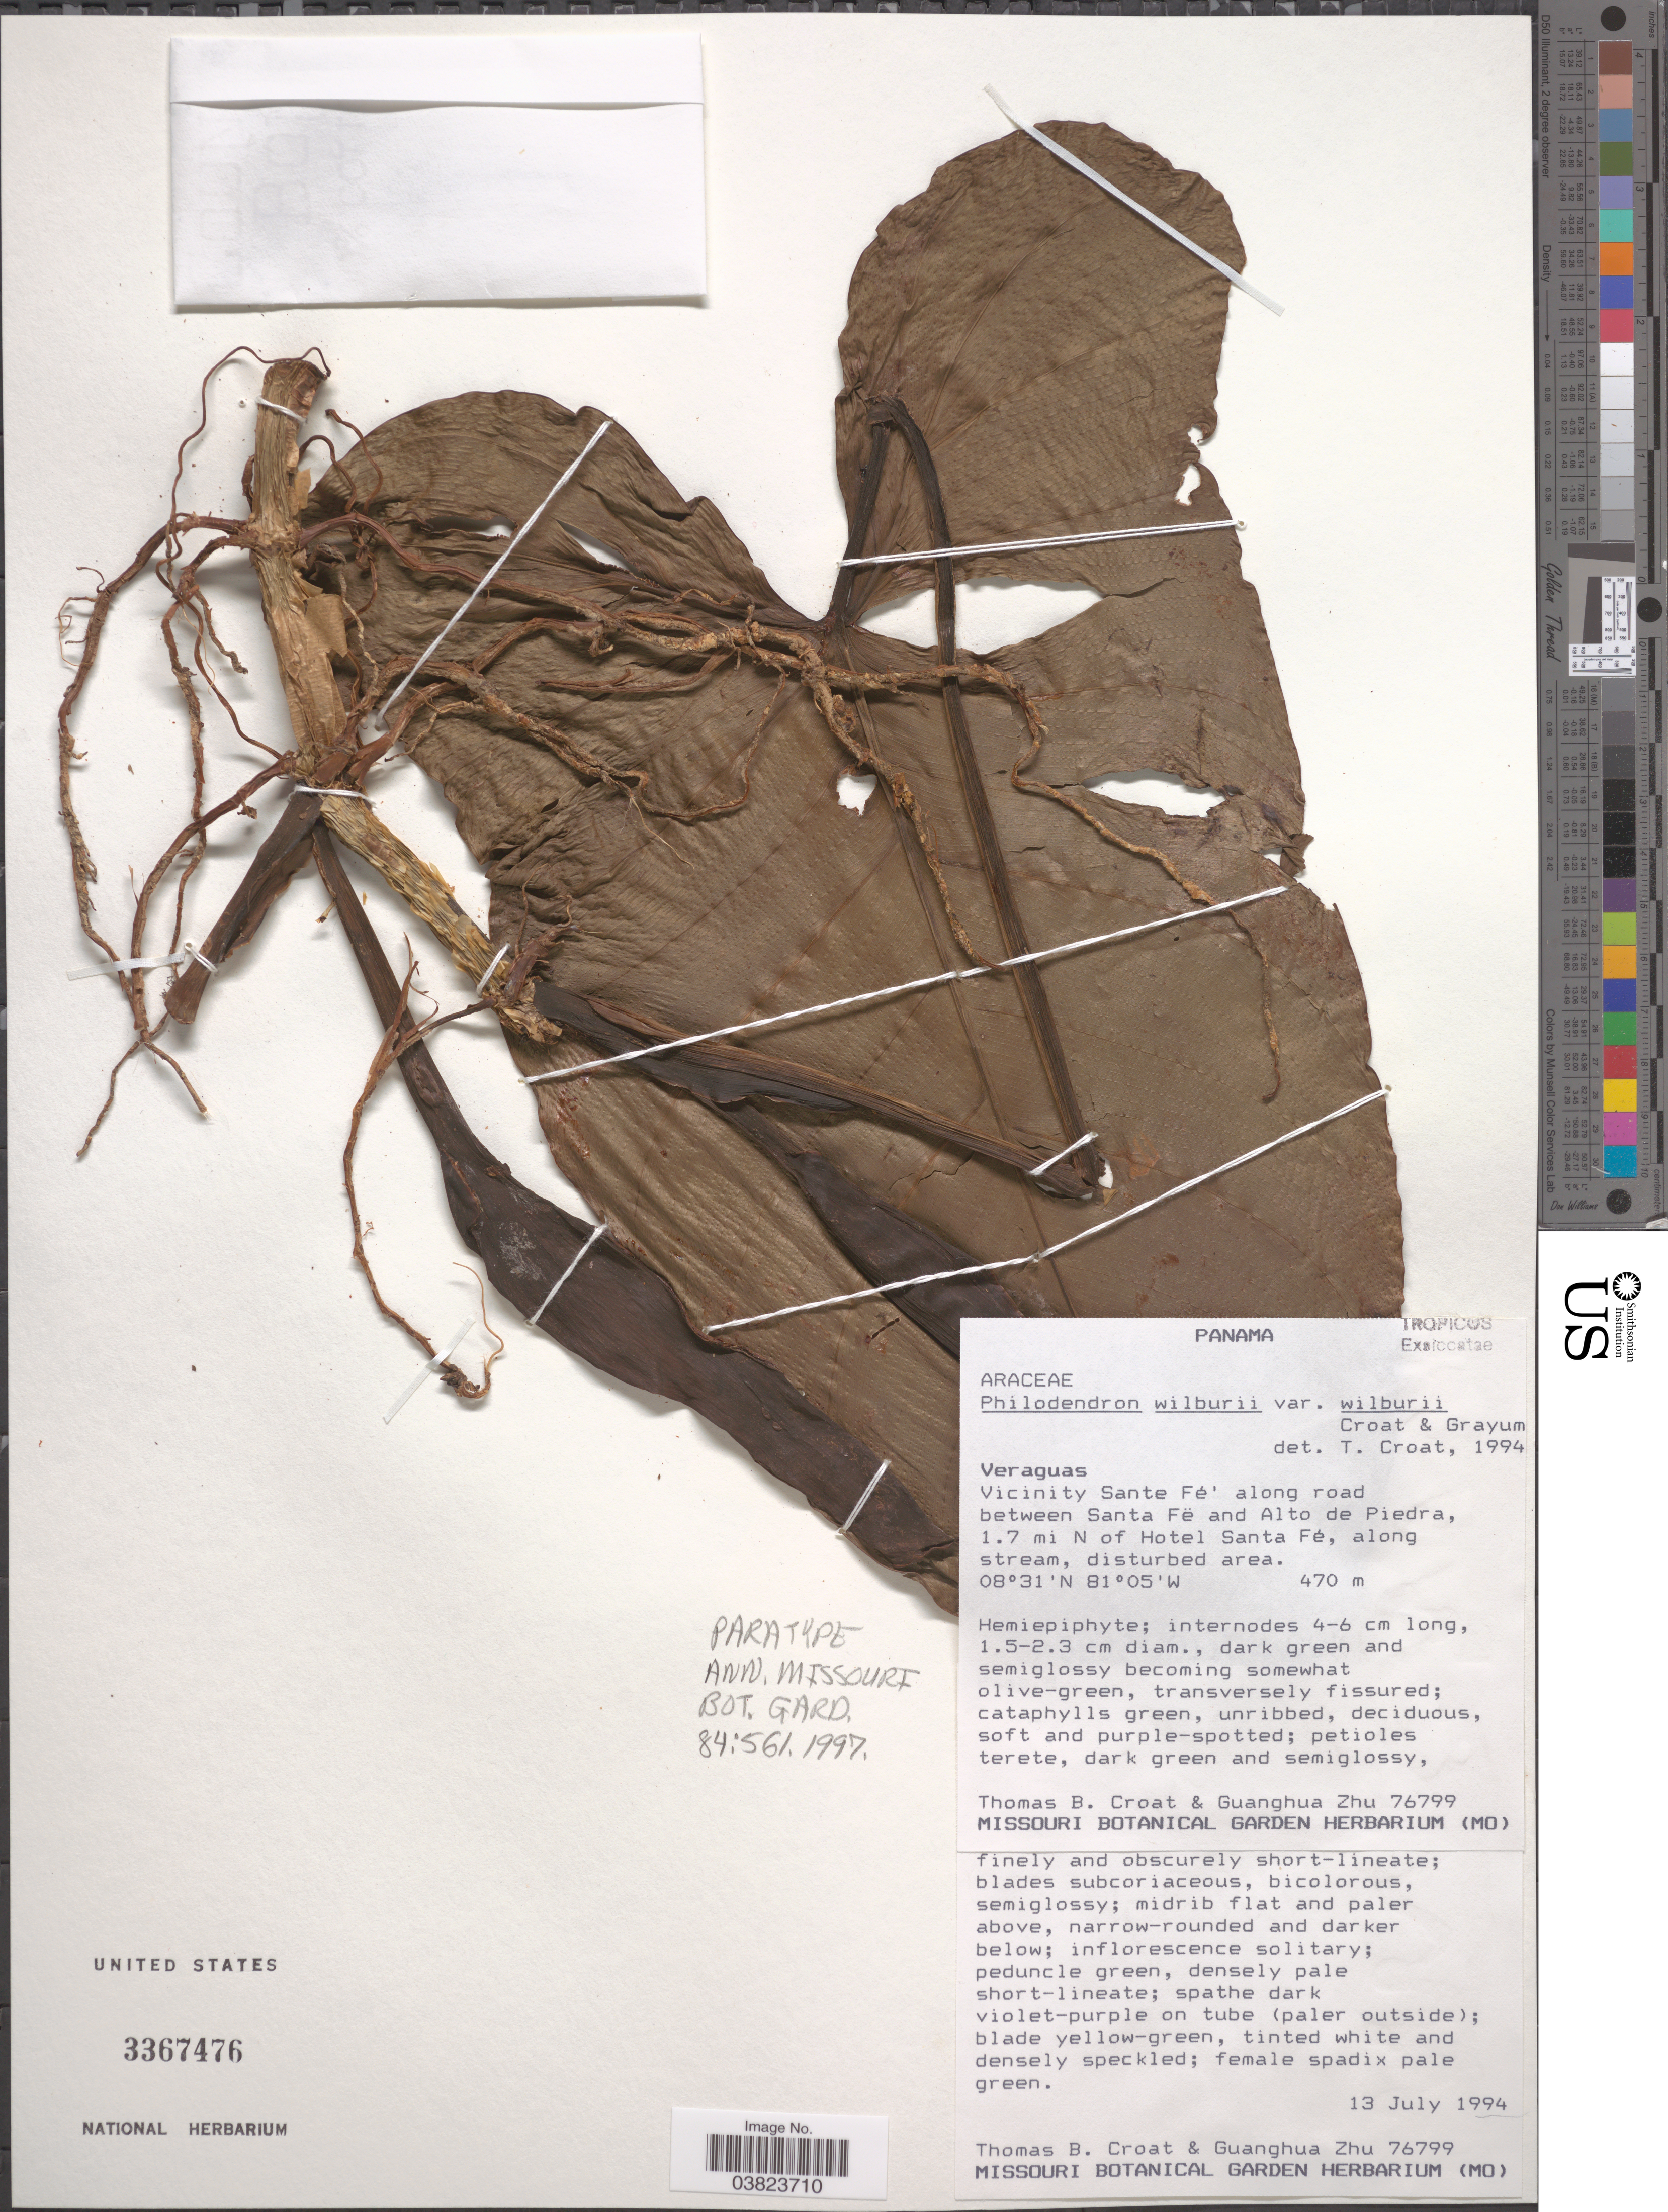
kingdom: Plantae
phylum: Tracheophyta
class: Liliopsida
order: Alismatales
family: Araceae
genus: Philodendron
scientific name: Philodendron wilburii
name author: Croat & Grayum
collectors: T. B. Croat & Zhu Guanghua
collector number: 76799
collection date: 1994-07-13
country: Panama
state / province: Veraguas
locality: Vicinity of Sante Fé', along road between Santa Fë and Alto de Piedra, 1.7 mi N of Hotel Santa Fé.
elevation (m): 470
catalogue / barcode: US 3367476